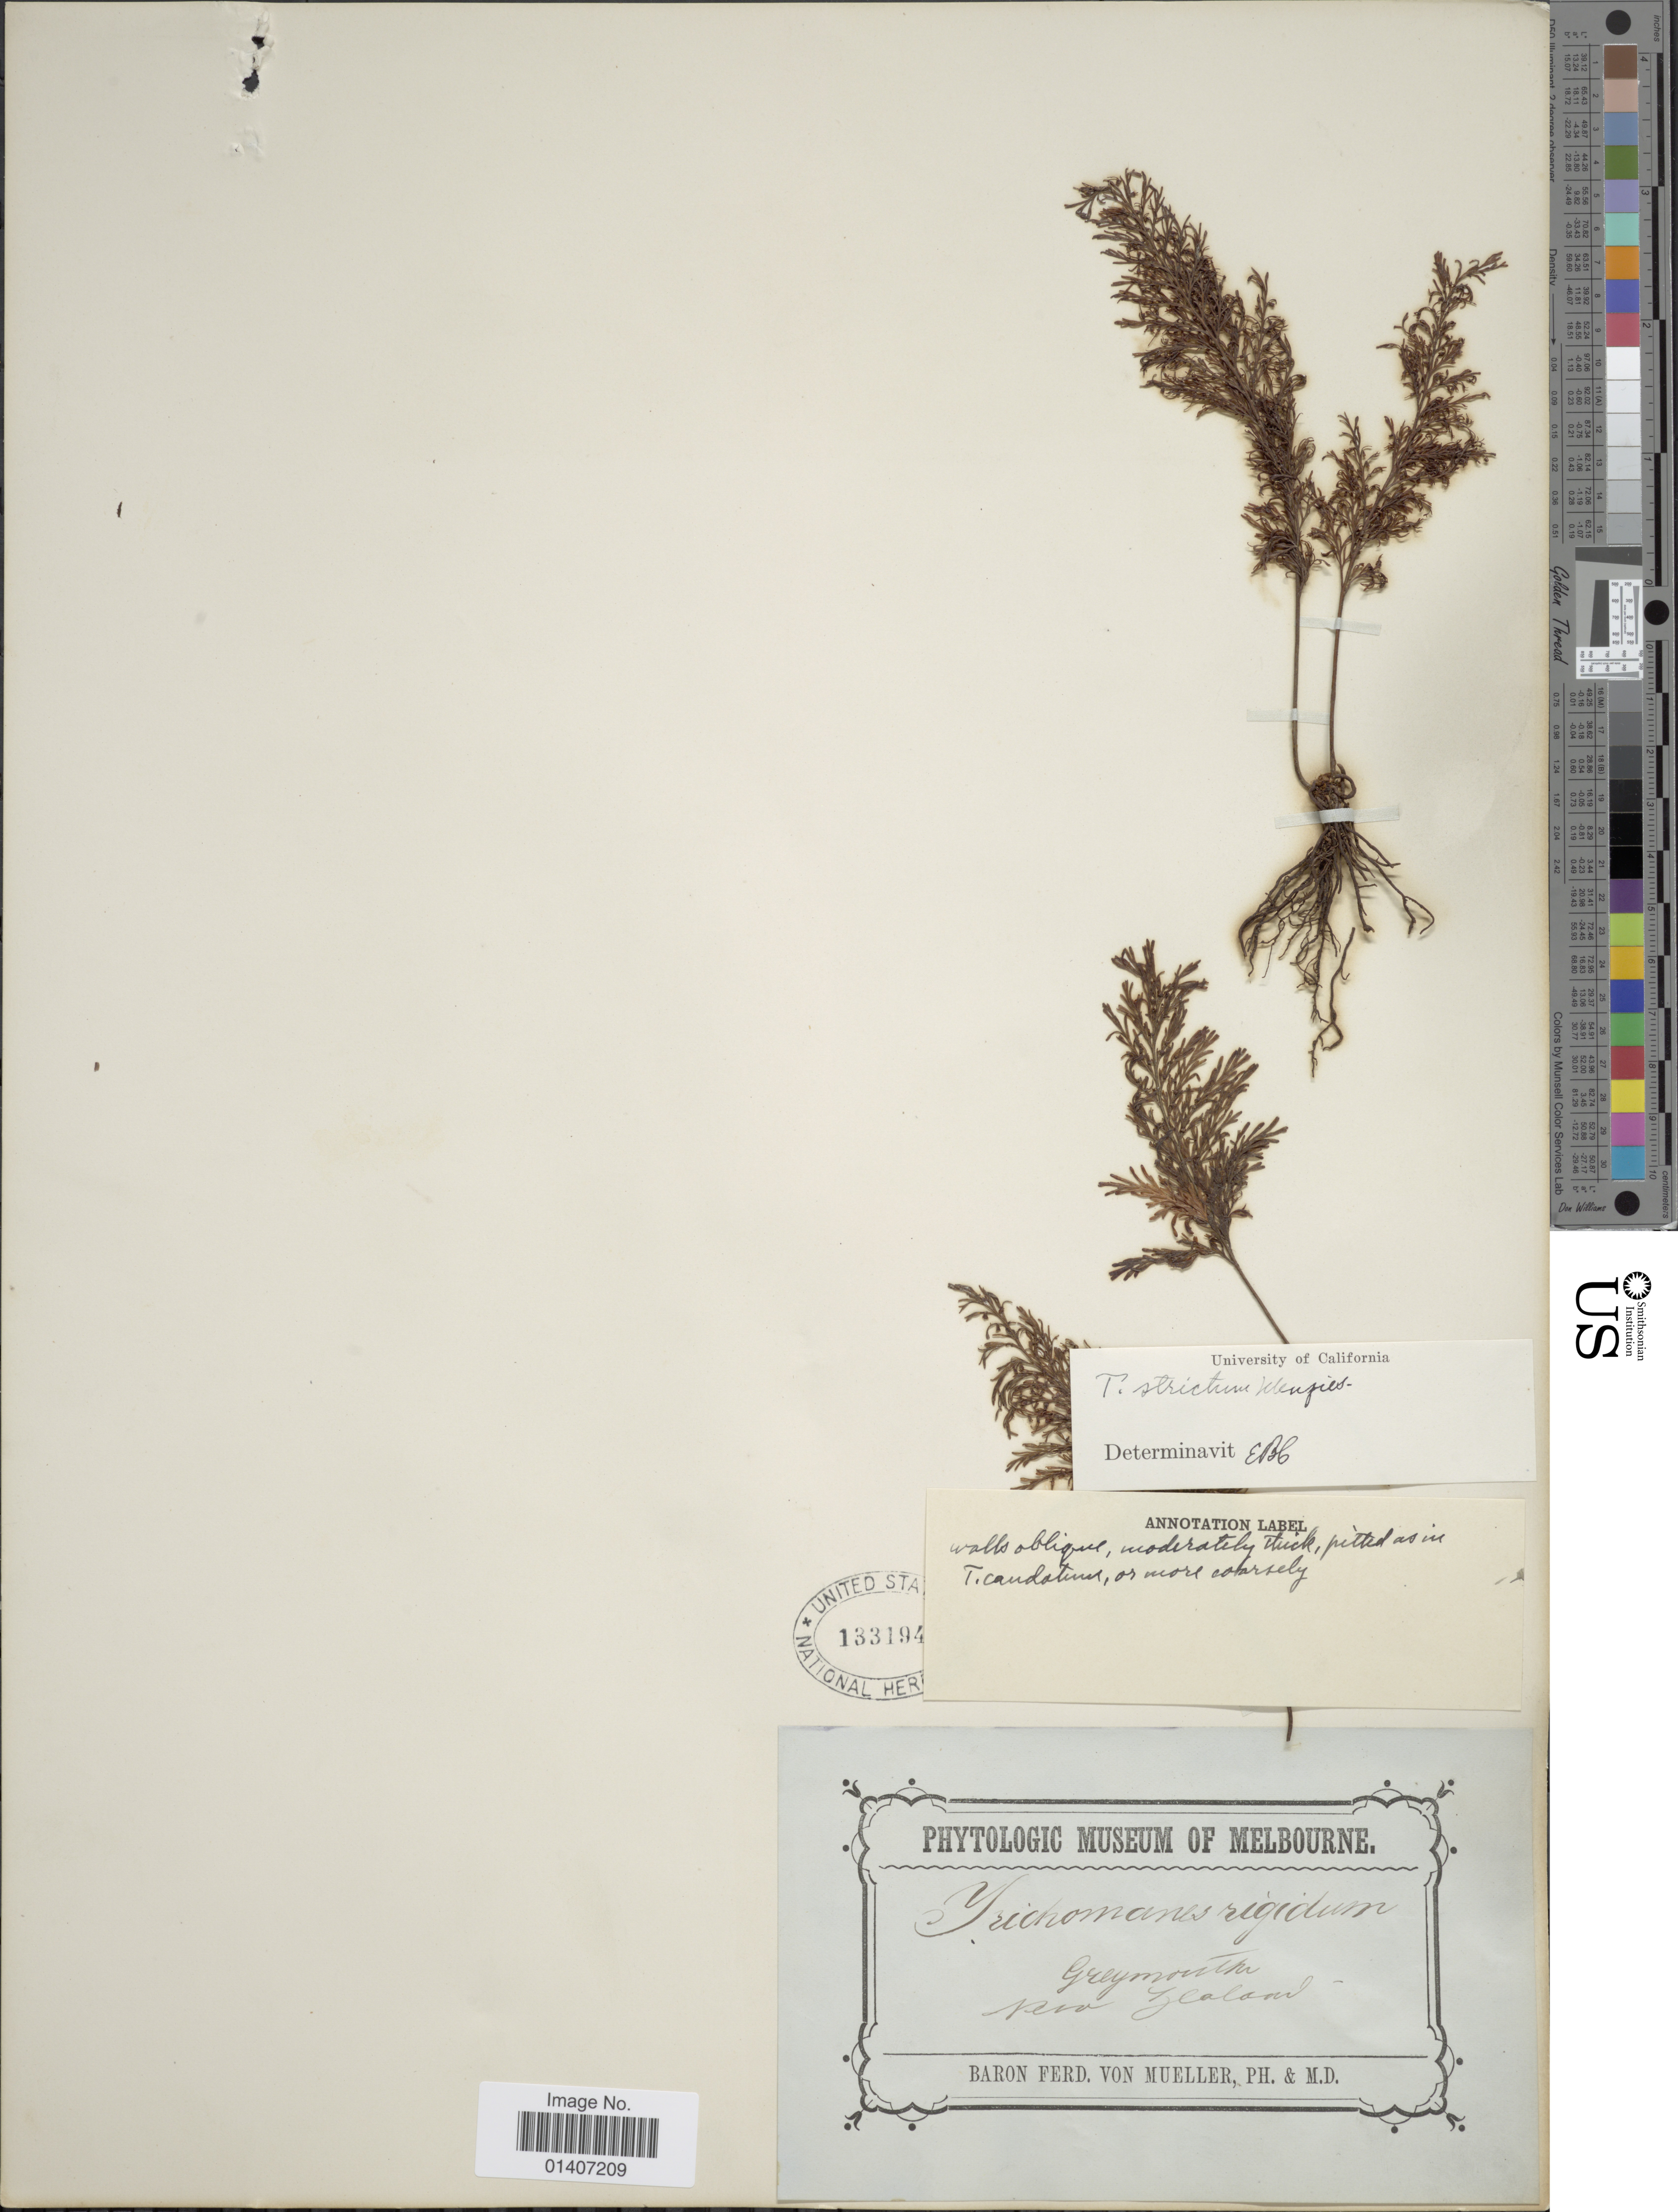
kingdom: Plantae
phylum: Tracheophyta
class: Polypodiopsida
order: Hymenophyllales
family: Hymenophyllaceae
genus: Abrodictyum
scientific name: Abrodictyum strictum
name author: (Menzies ex Hook. & Grev.) Ebihara & K. Iwats.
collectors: B. von Mueller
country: New Zealand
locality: Greymouth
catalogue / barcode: US 133194